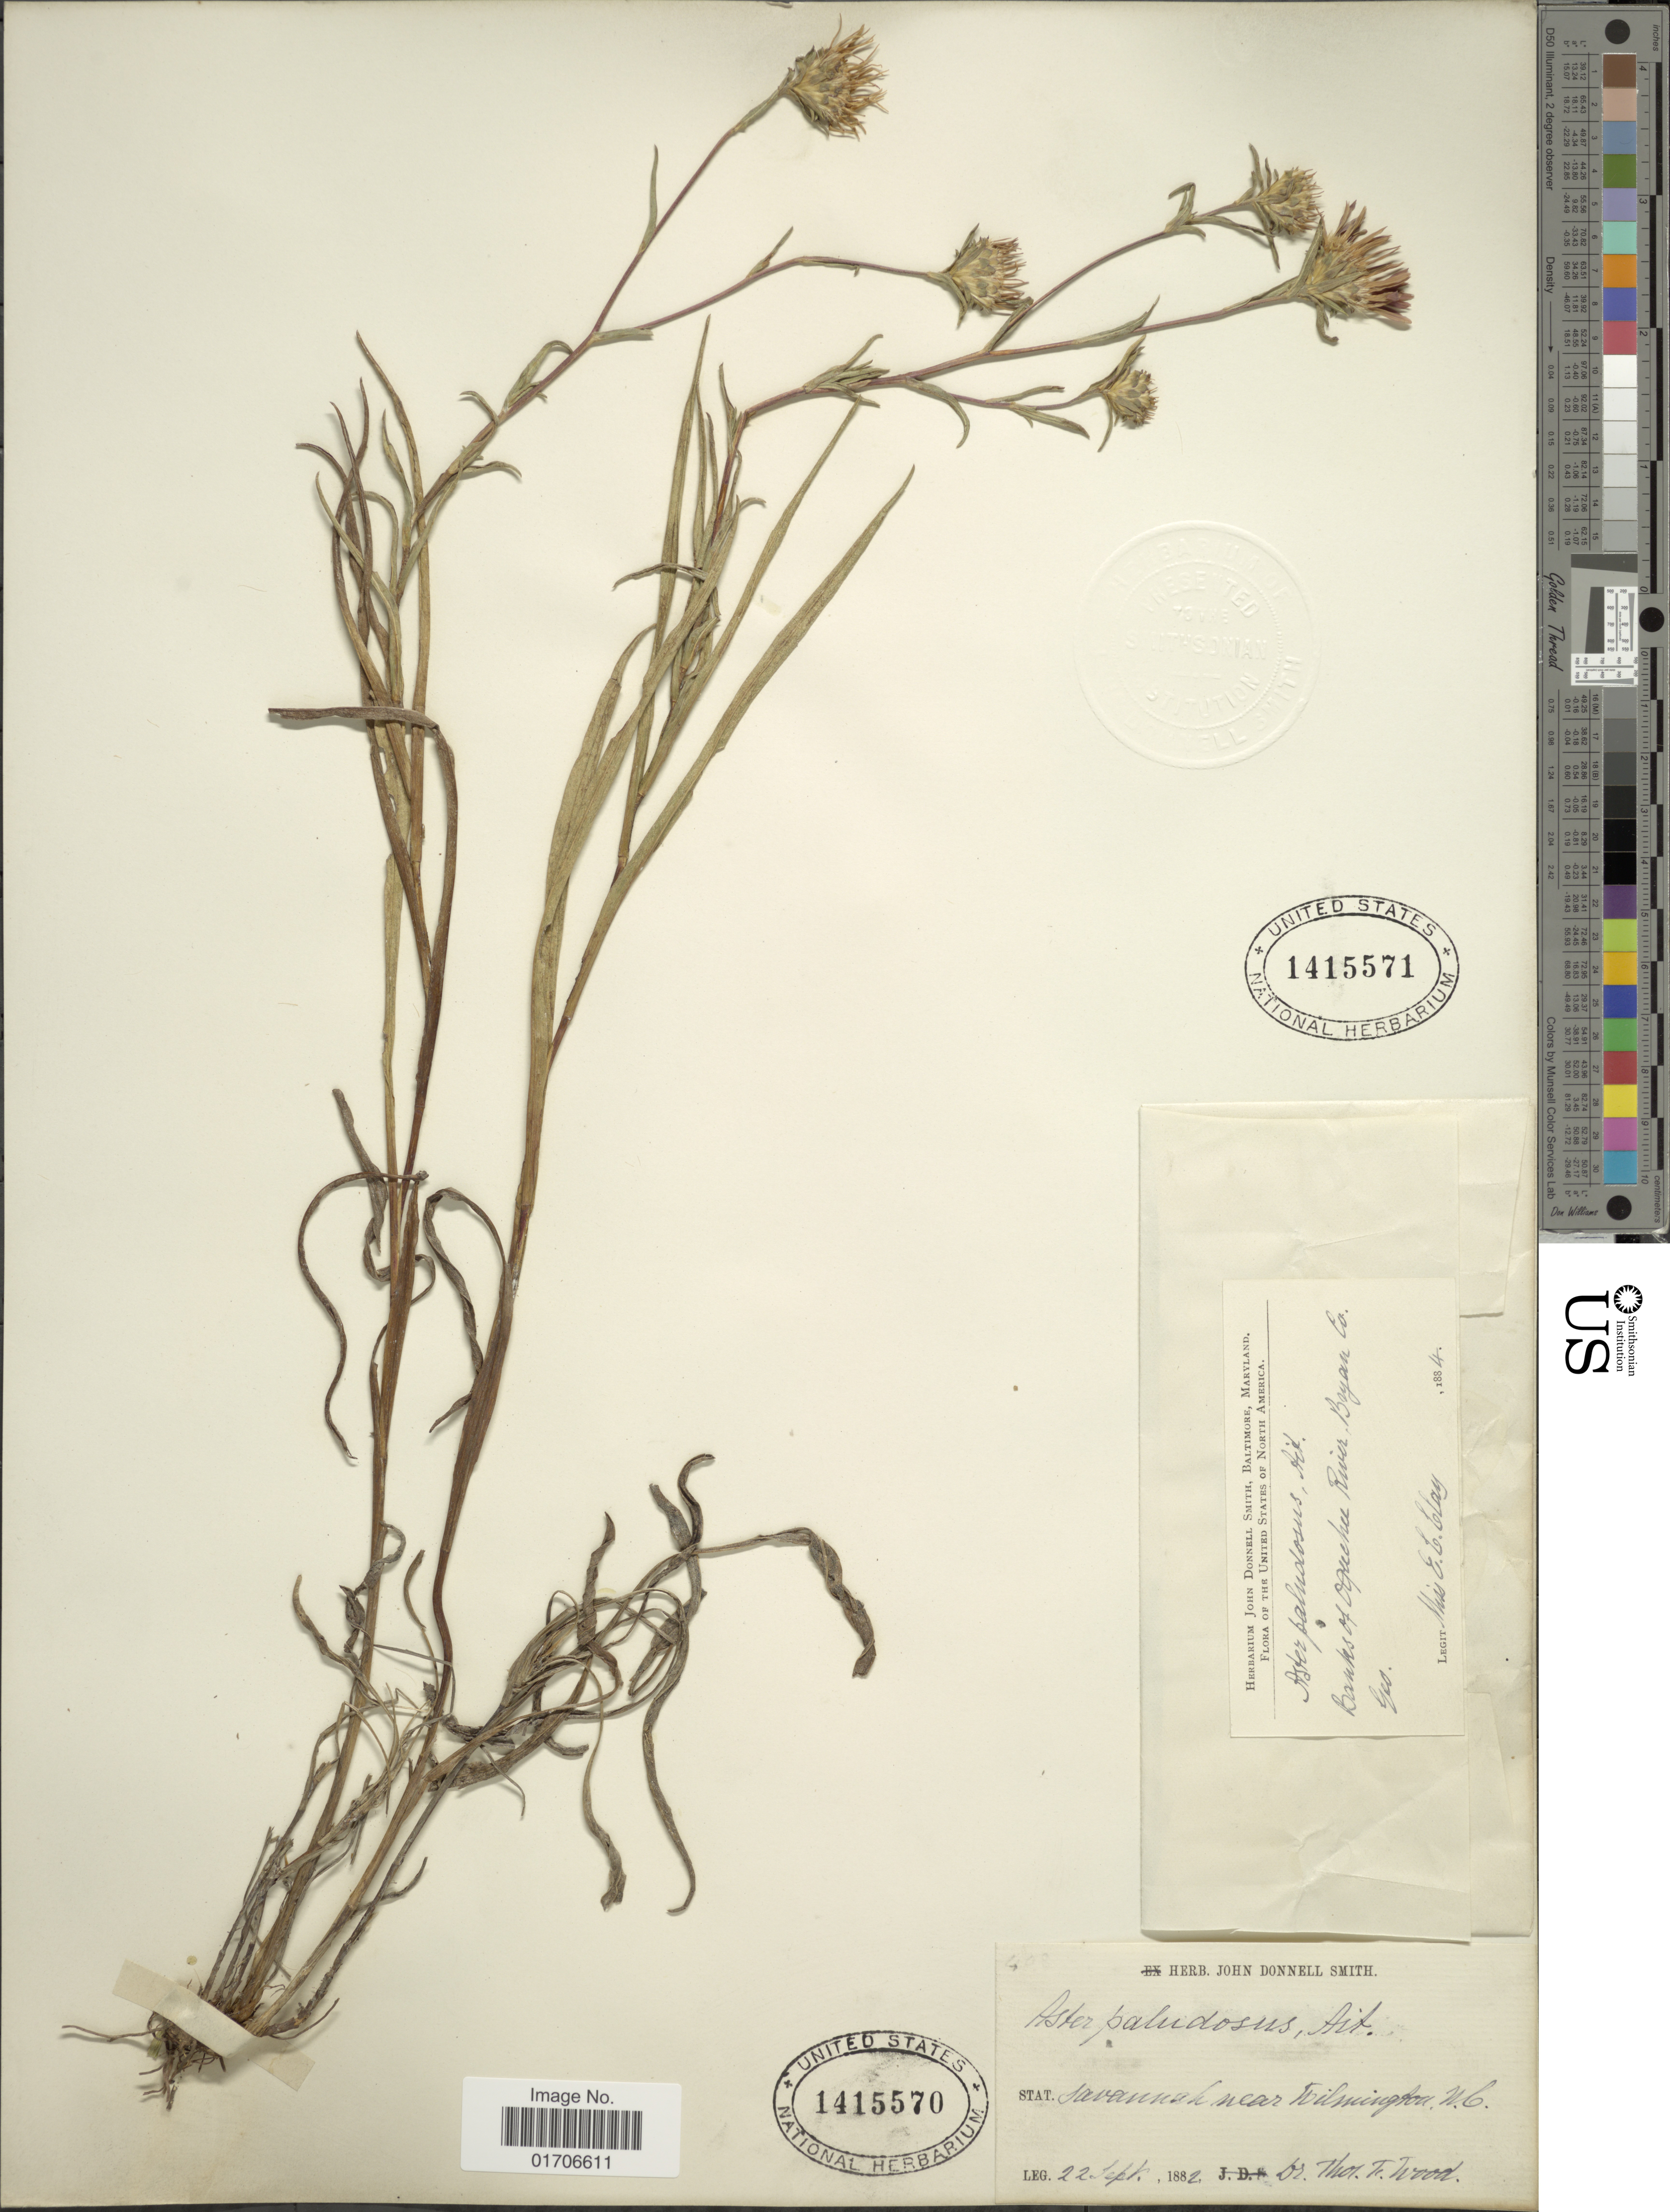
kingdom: Plantae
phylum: Tracheophyta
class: Magnoliopsida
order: Asterales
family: Asteraceae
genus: Eurybia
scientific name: Eurybia paludosa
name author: (Aiton) G.L. Nesom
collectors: T. F. Wood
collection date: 1882-09-22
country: United States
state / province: North Carolina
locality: Savannah near Wilmington, N.C.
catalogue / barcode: US 1415570